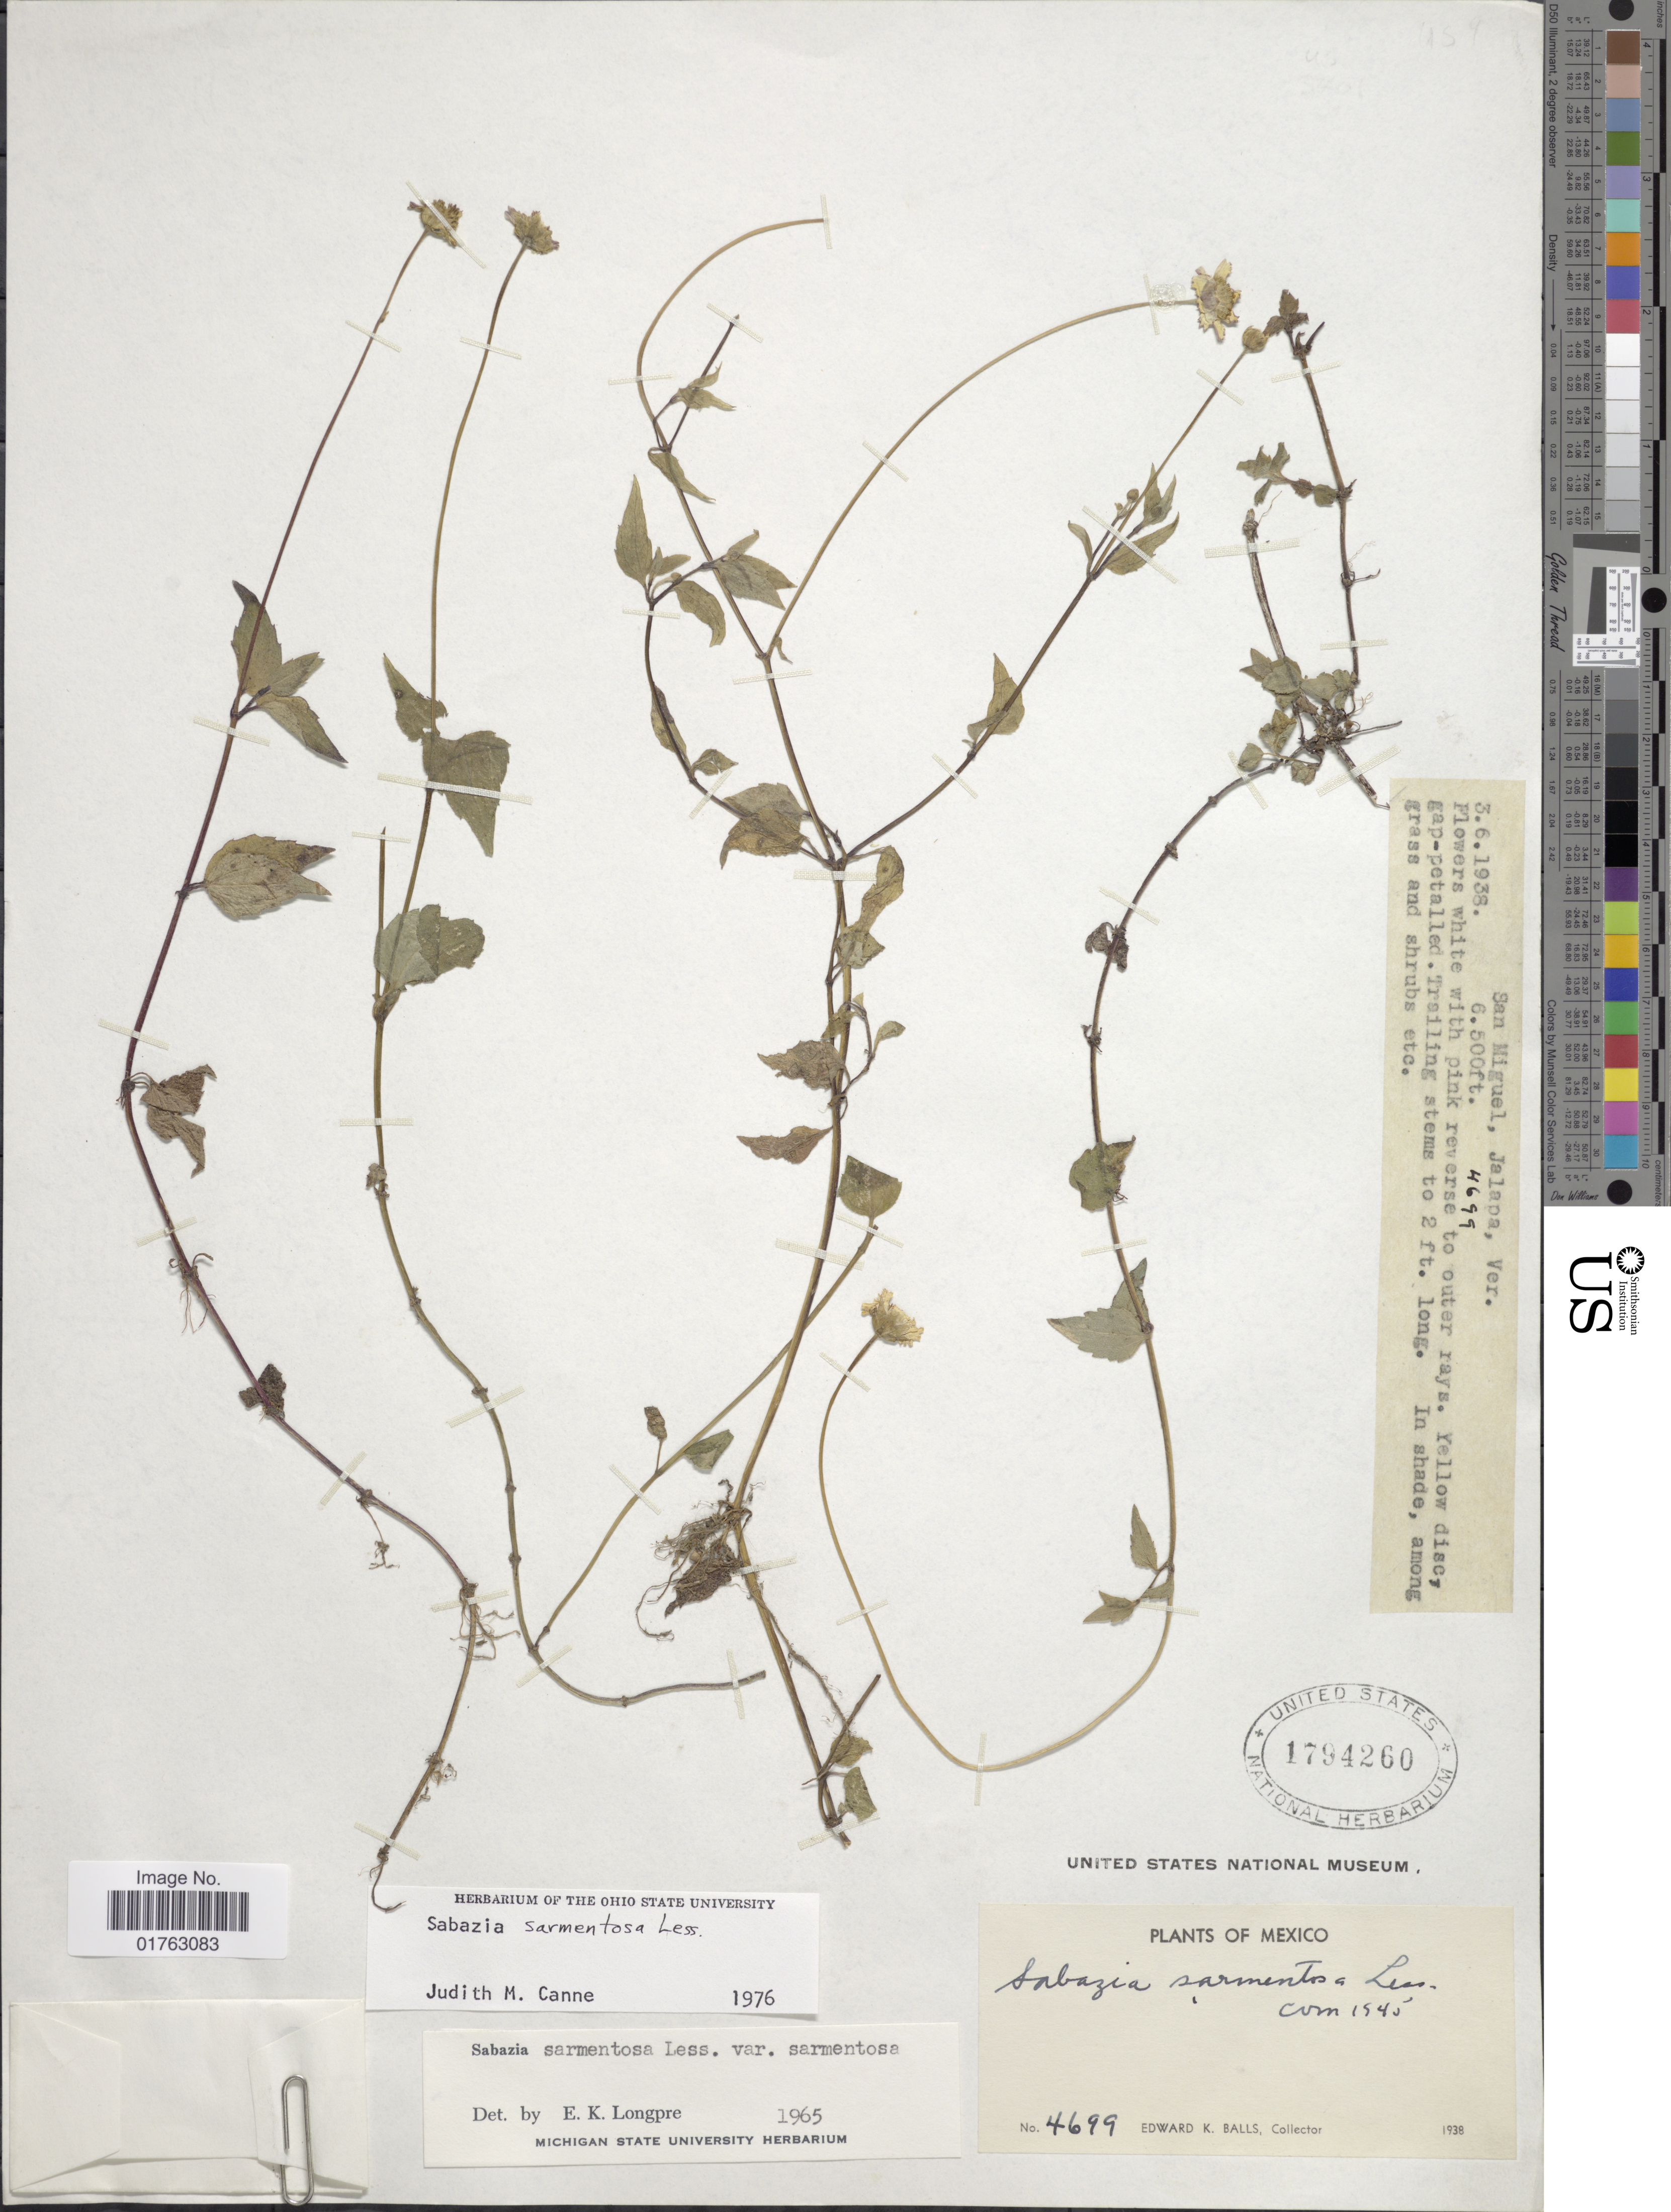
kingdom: Plantae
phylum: Tracheophyta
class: Magnoliopsida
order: Asterales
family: Asteraceae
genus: Sabazia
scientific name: Sabazia sarmentosa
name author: Less.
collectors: E. K. Balls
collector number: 4699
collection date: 1938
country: Mexico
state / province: Veracruz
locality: San Miguel, Jalapa, Ver.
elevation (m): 1981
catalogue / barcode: US 1794260